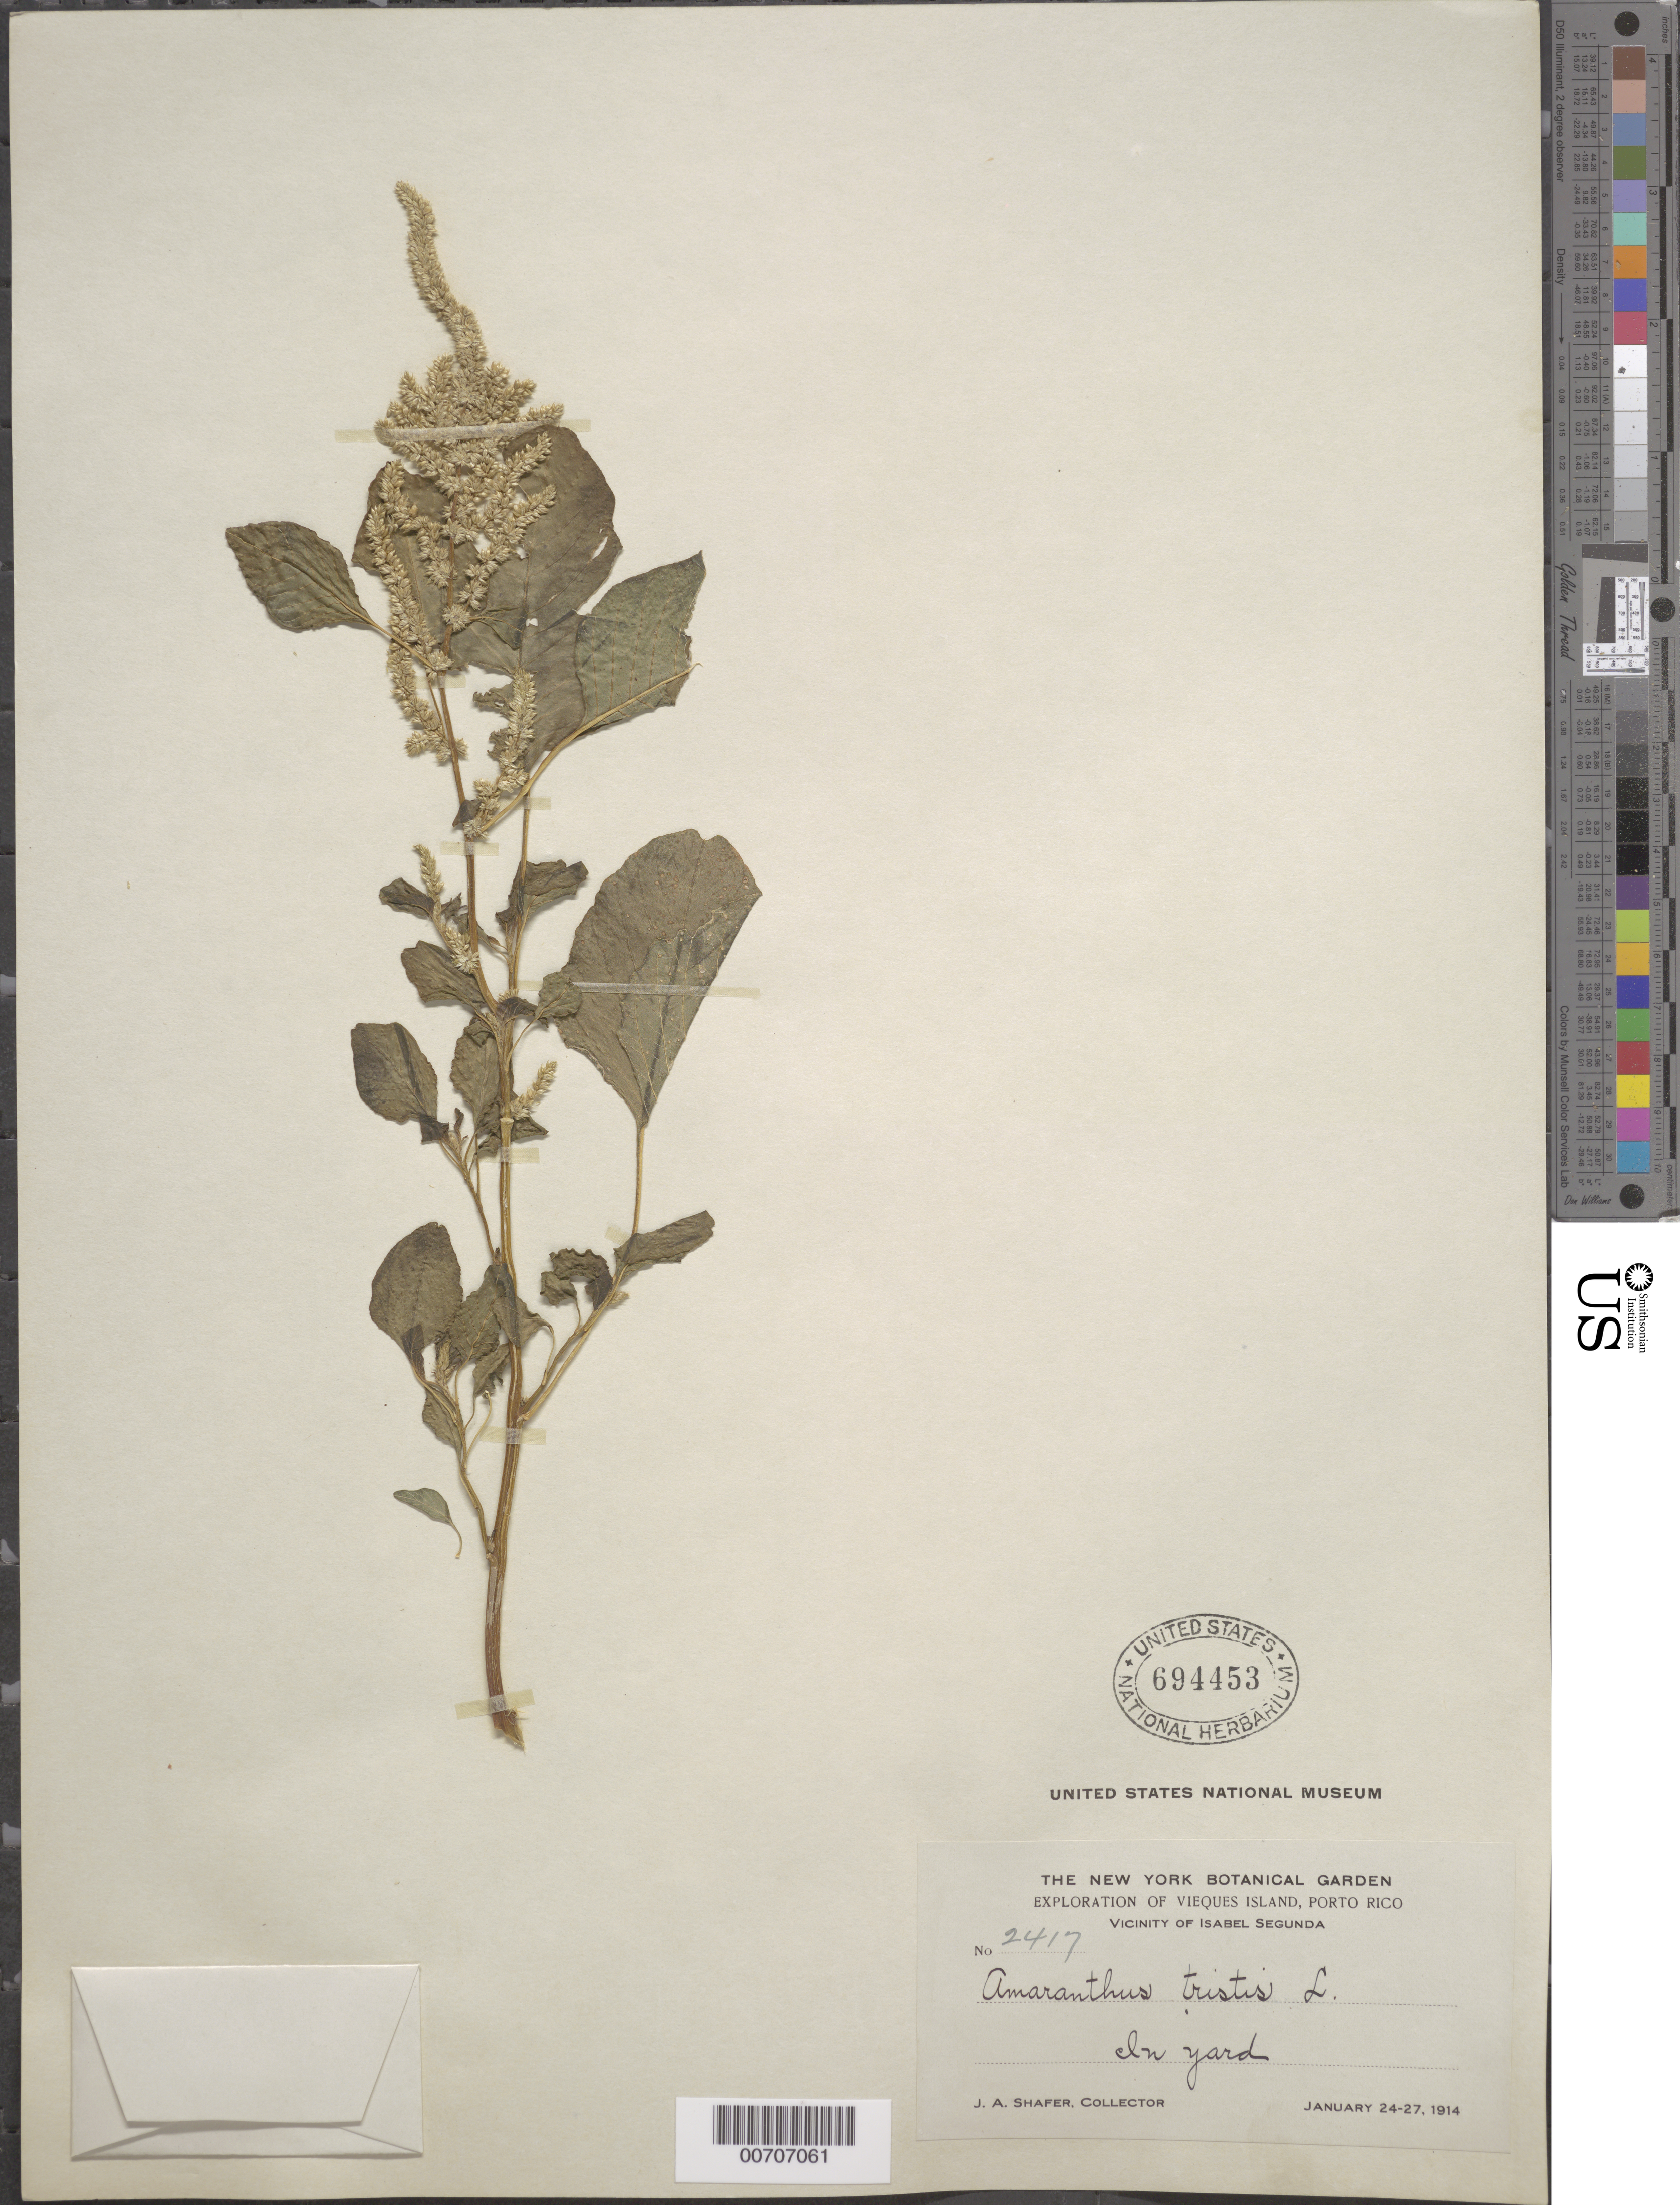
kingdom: Plantae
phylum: Tracheophyta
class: Magnoliopsida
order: Caryophyllales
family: Amaranthaceae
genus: Amaranthus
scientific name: Amaranthus tristis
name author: L.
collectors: J. A. Shafer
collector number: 2417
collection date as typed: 24 Jan 1914 to 27 Jan 1914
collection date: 1914-01-24/1914-01-27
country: Puerto Rico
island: Vieques Island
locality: Isabel Segunda, vic of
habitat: In yard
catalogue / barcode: US 694453